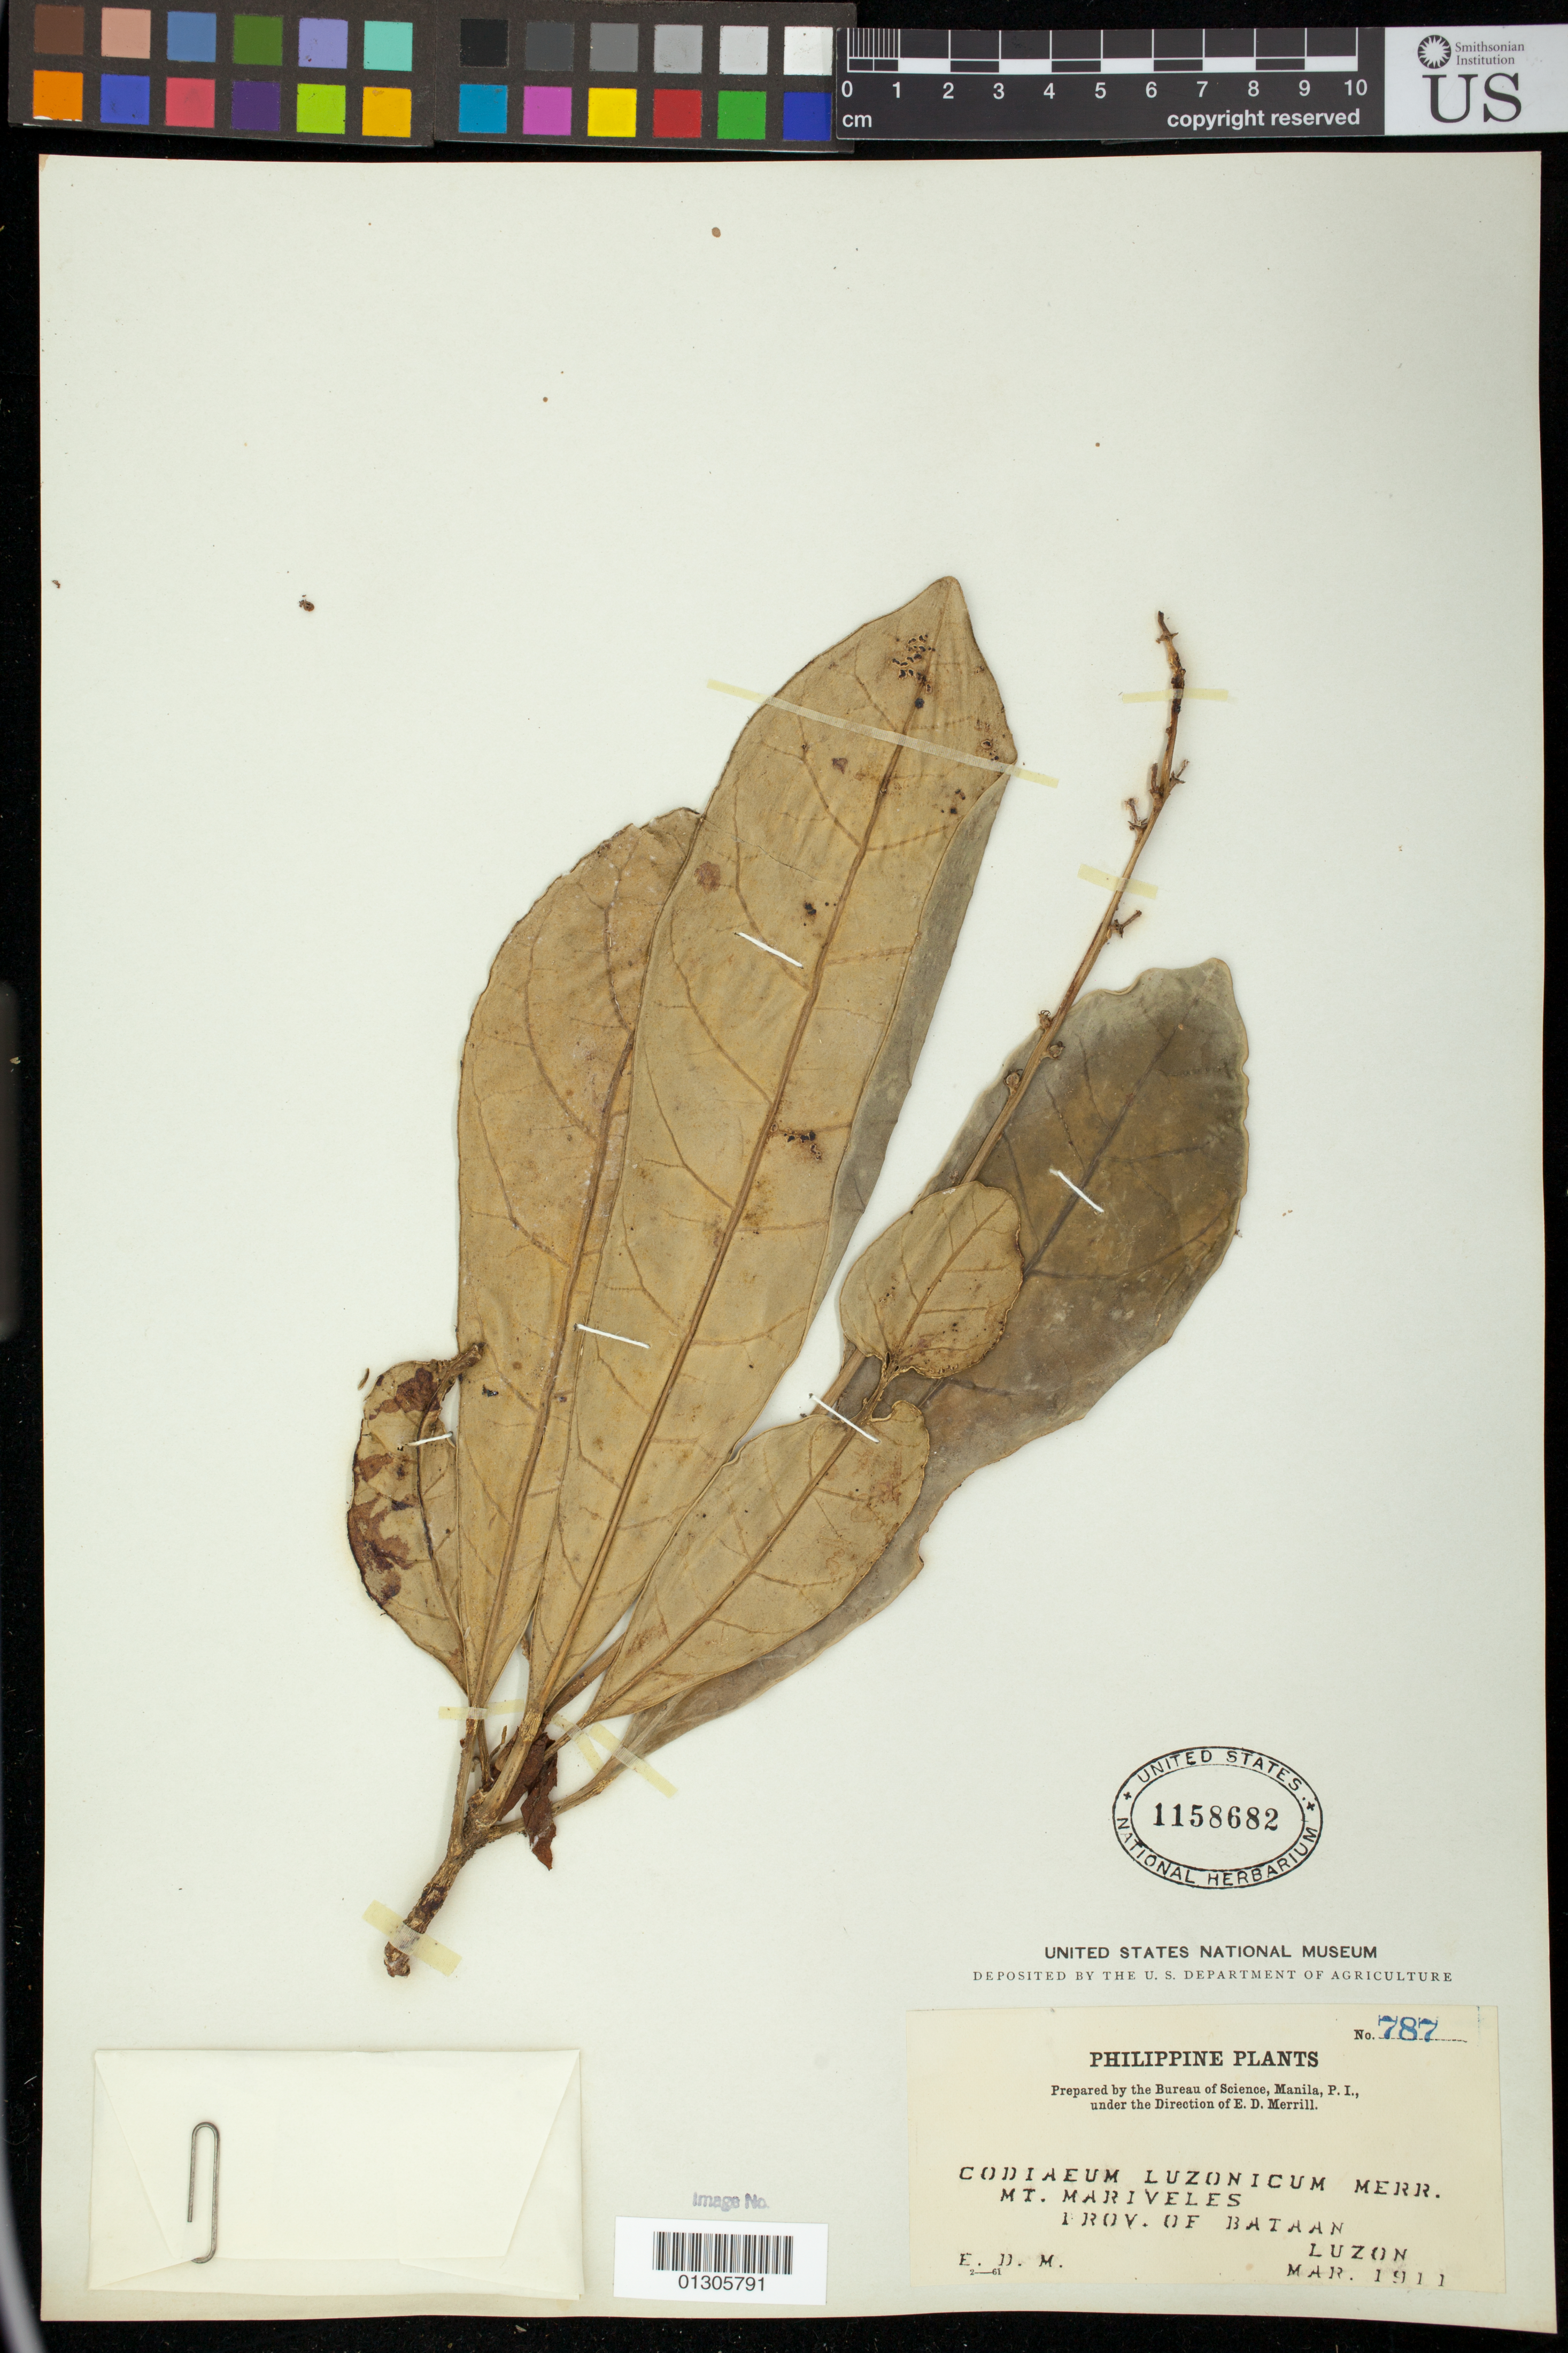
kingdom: Plantae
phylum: Tracheophyta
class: Magnoliopsida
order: Malpighiales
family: Euphorbiaceae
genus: Codiaeum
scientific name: Codiaeum luzonicum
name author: Merr.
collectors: E. D. Merrill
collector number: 787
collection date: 1911-03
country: Philippines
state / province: Central Luzon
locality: Mt. Mariveles, Prov. of Bataan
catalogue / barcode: US 1158682